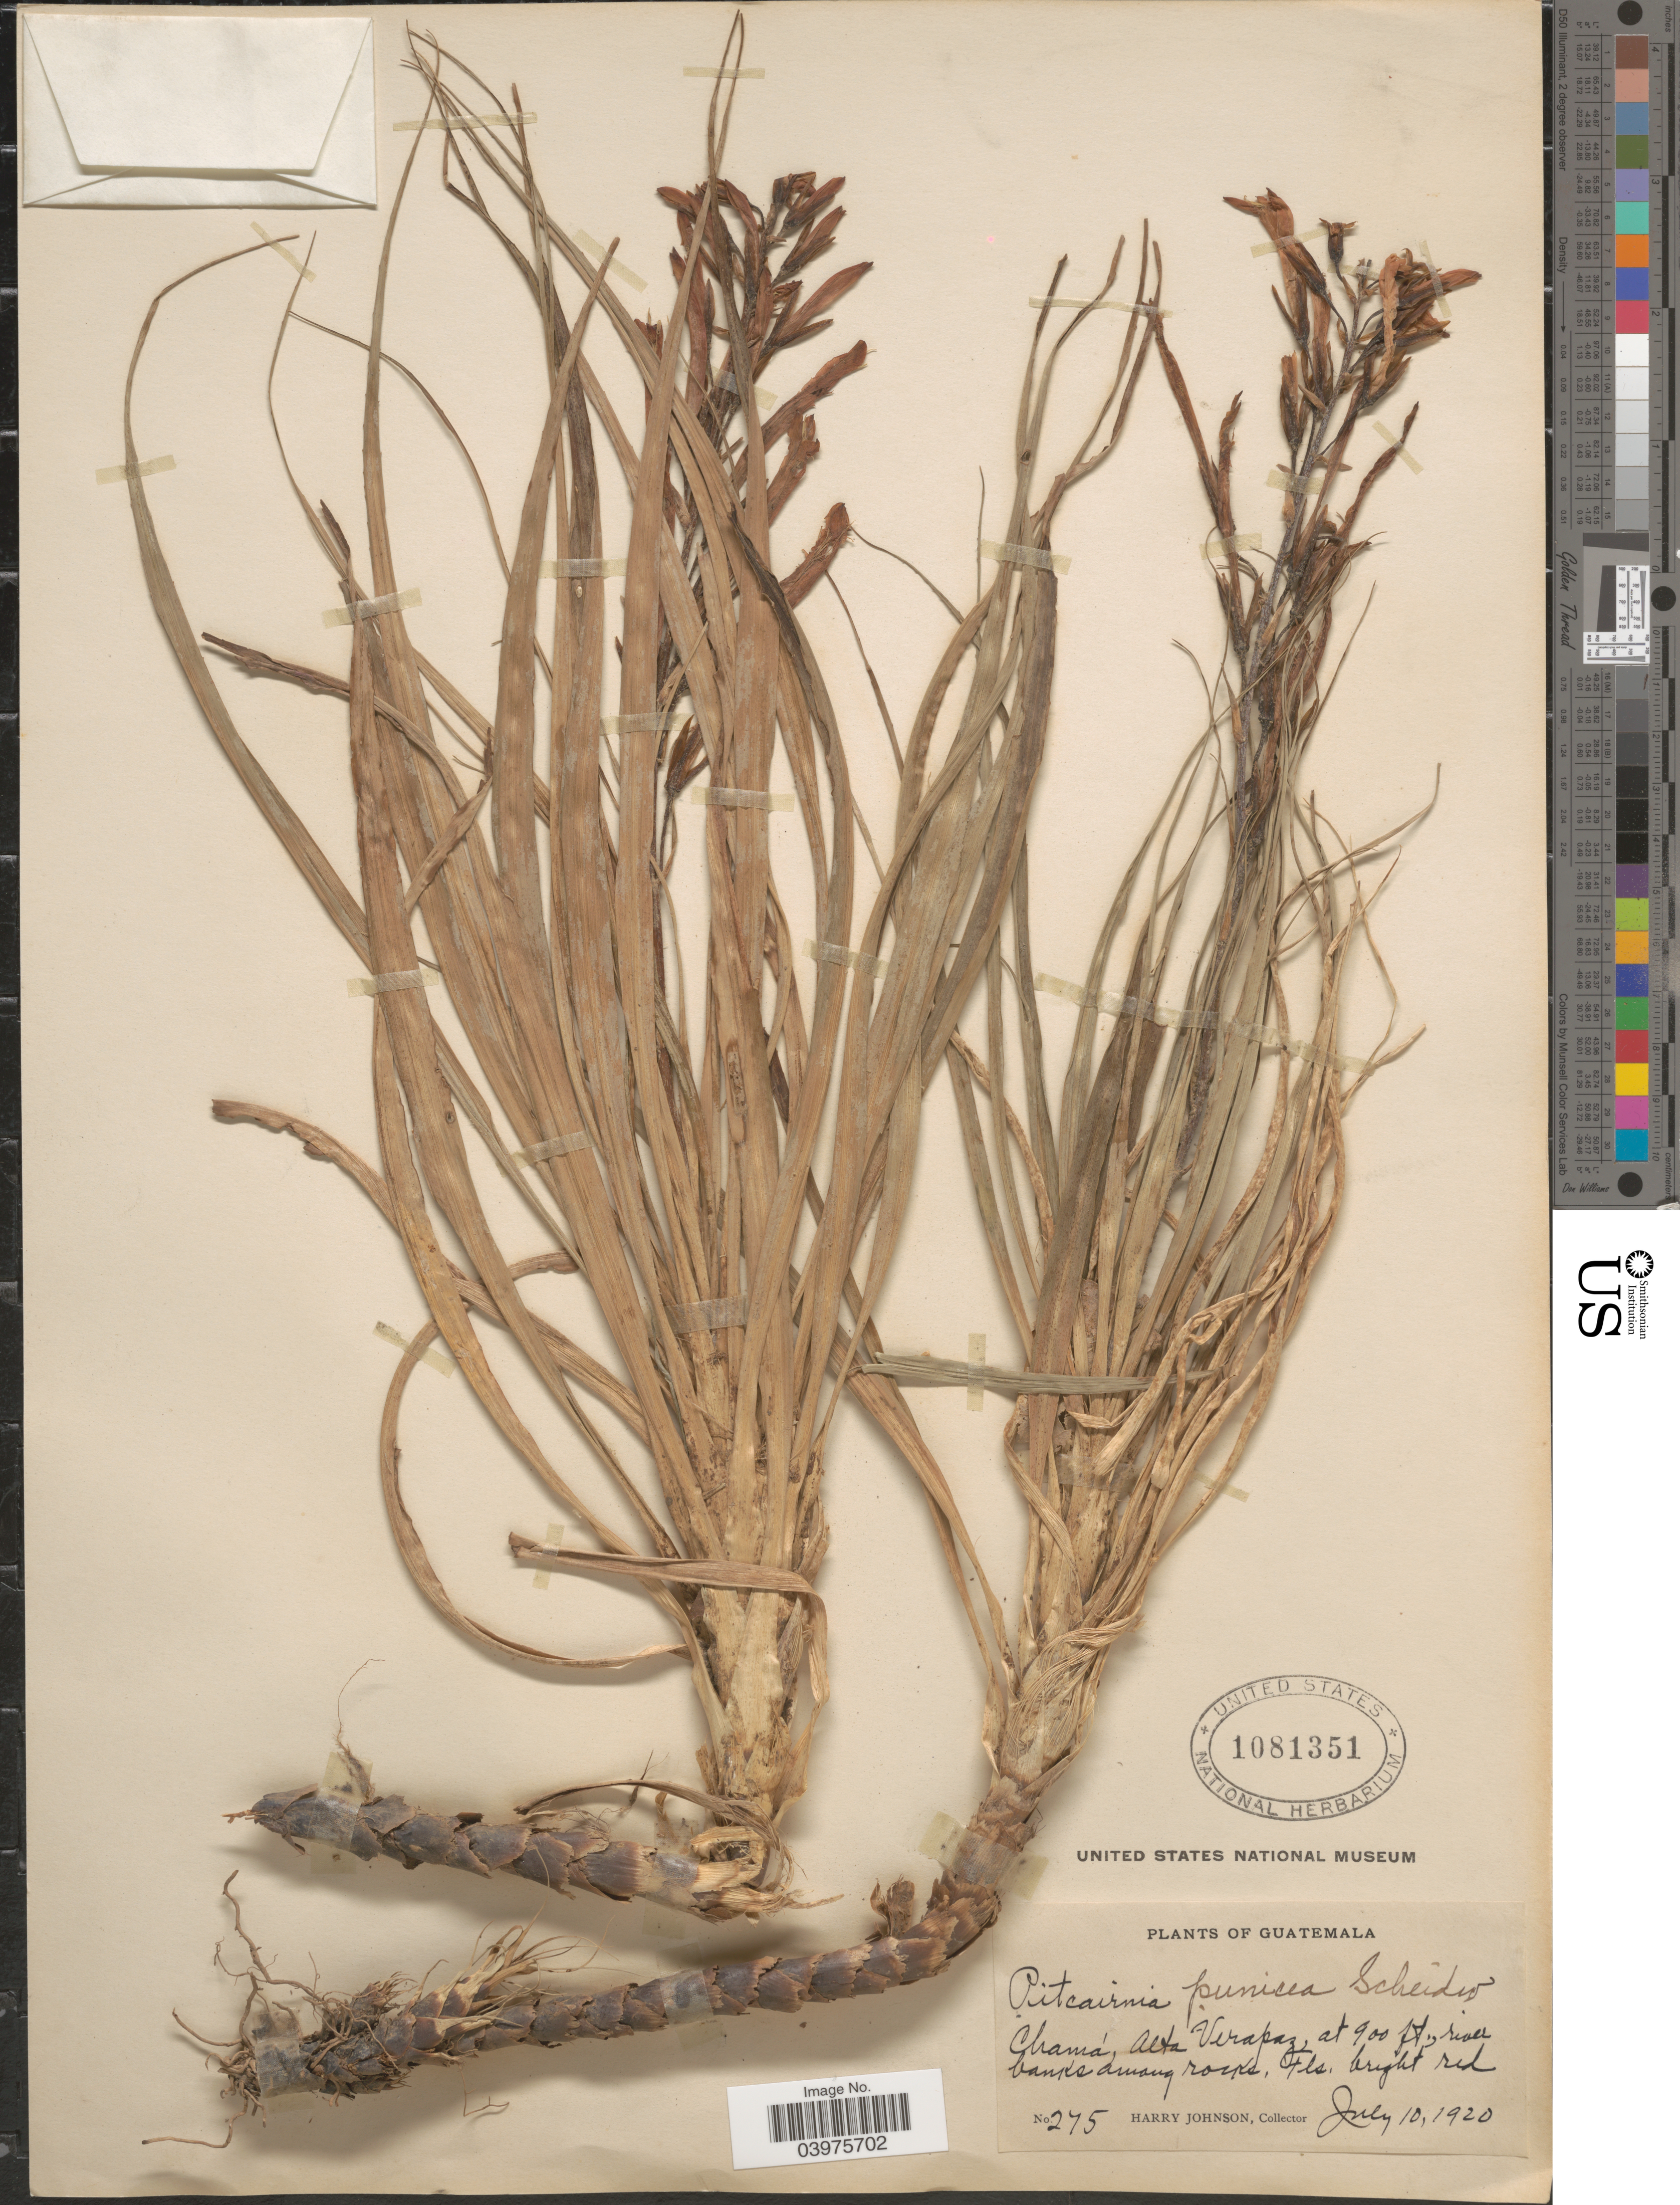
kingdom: Plantae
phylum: Tracheophyta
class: Liliopsida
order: Poales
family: Bromeliaceae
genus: Pitcairnia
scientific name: Pitcairnia punicea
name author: Scheidw.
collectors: H. Johnson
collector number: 275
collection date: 1920-07-10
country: Guatemala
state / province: Alta Verapaz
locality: Chamá, river banks among rocks.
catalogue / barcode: US 1081351